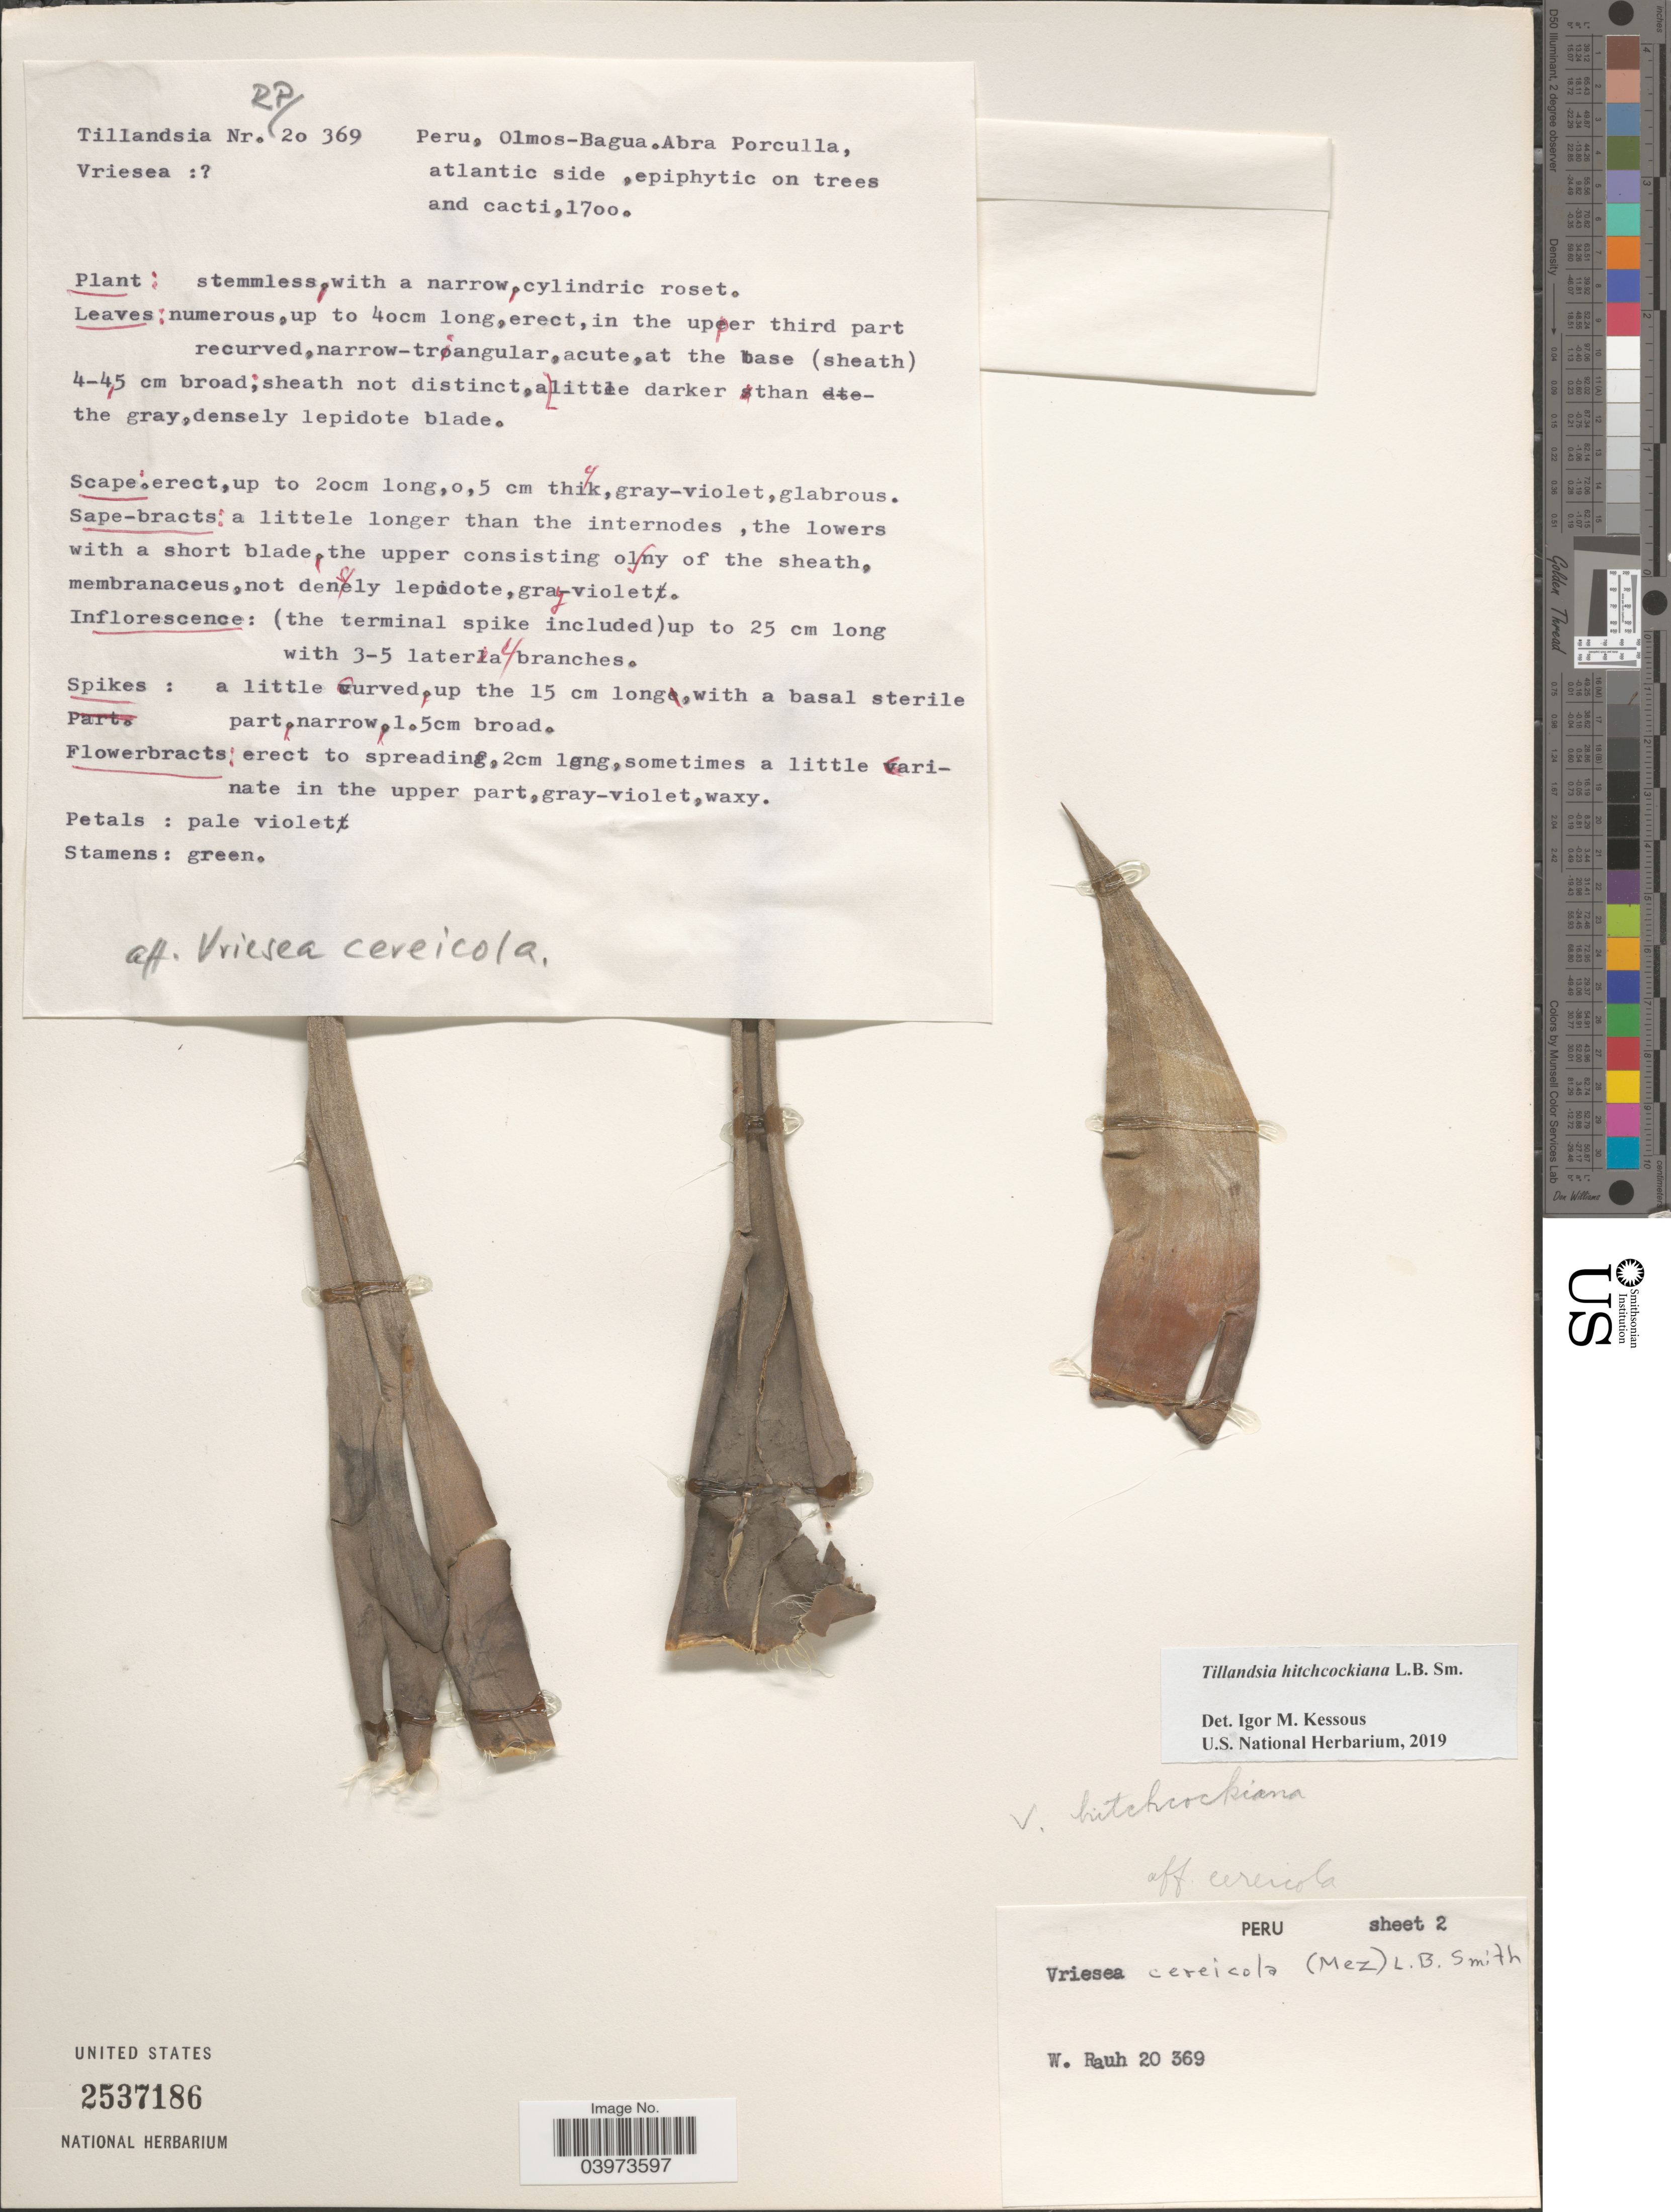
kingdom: Plantae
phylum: Tracheophyta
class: Liliopsida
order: Poales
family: Bromeliaceae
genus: Tillandsia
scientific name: Tillandsia hitchcockiana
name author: L.B. Sm.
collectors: W. Rauh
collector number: RP20369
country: Peru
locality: Olmos-Bagua. Abra Porculla, atlantic side.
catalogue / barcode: US 2537186